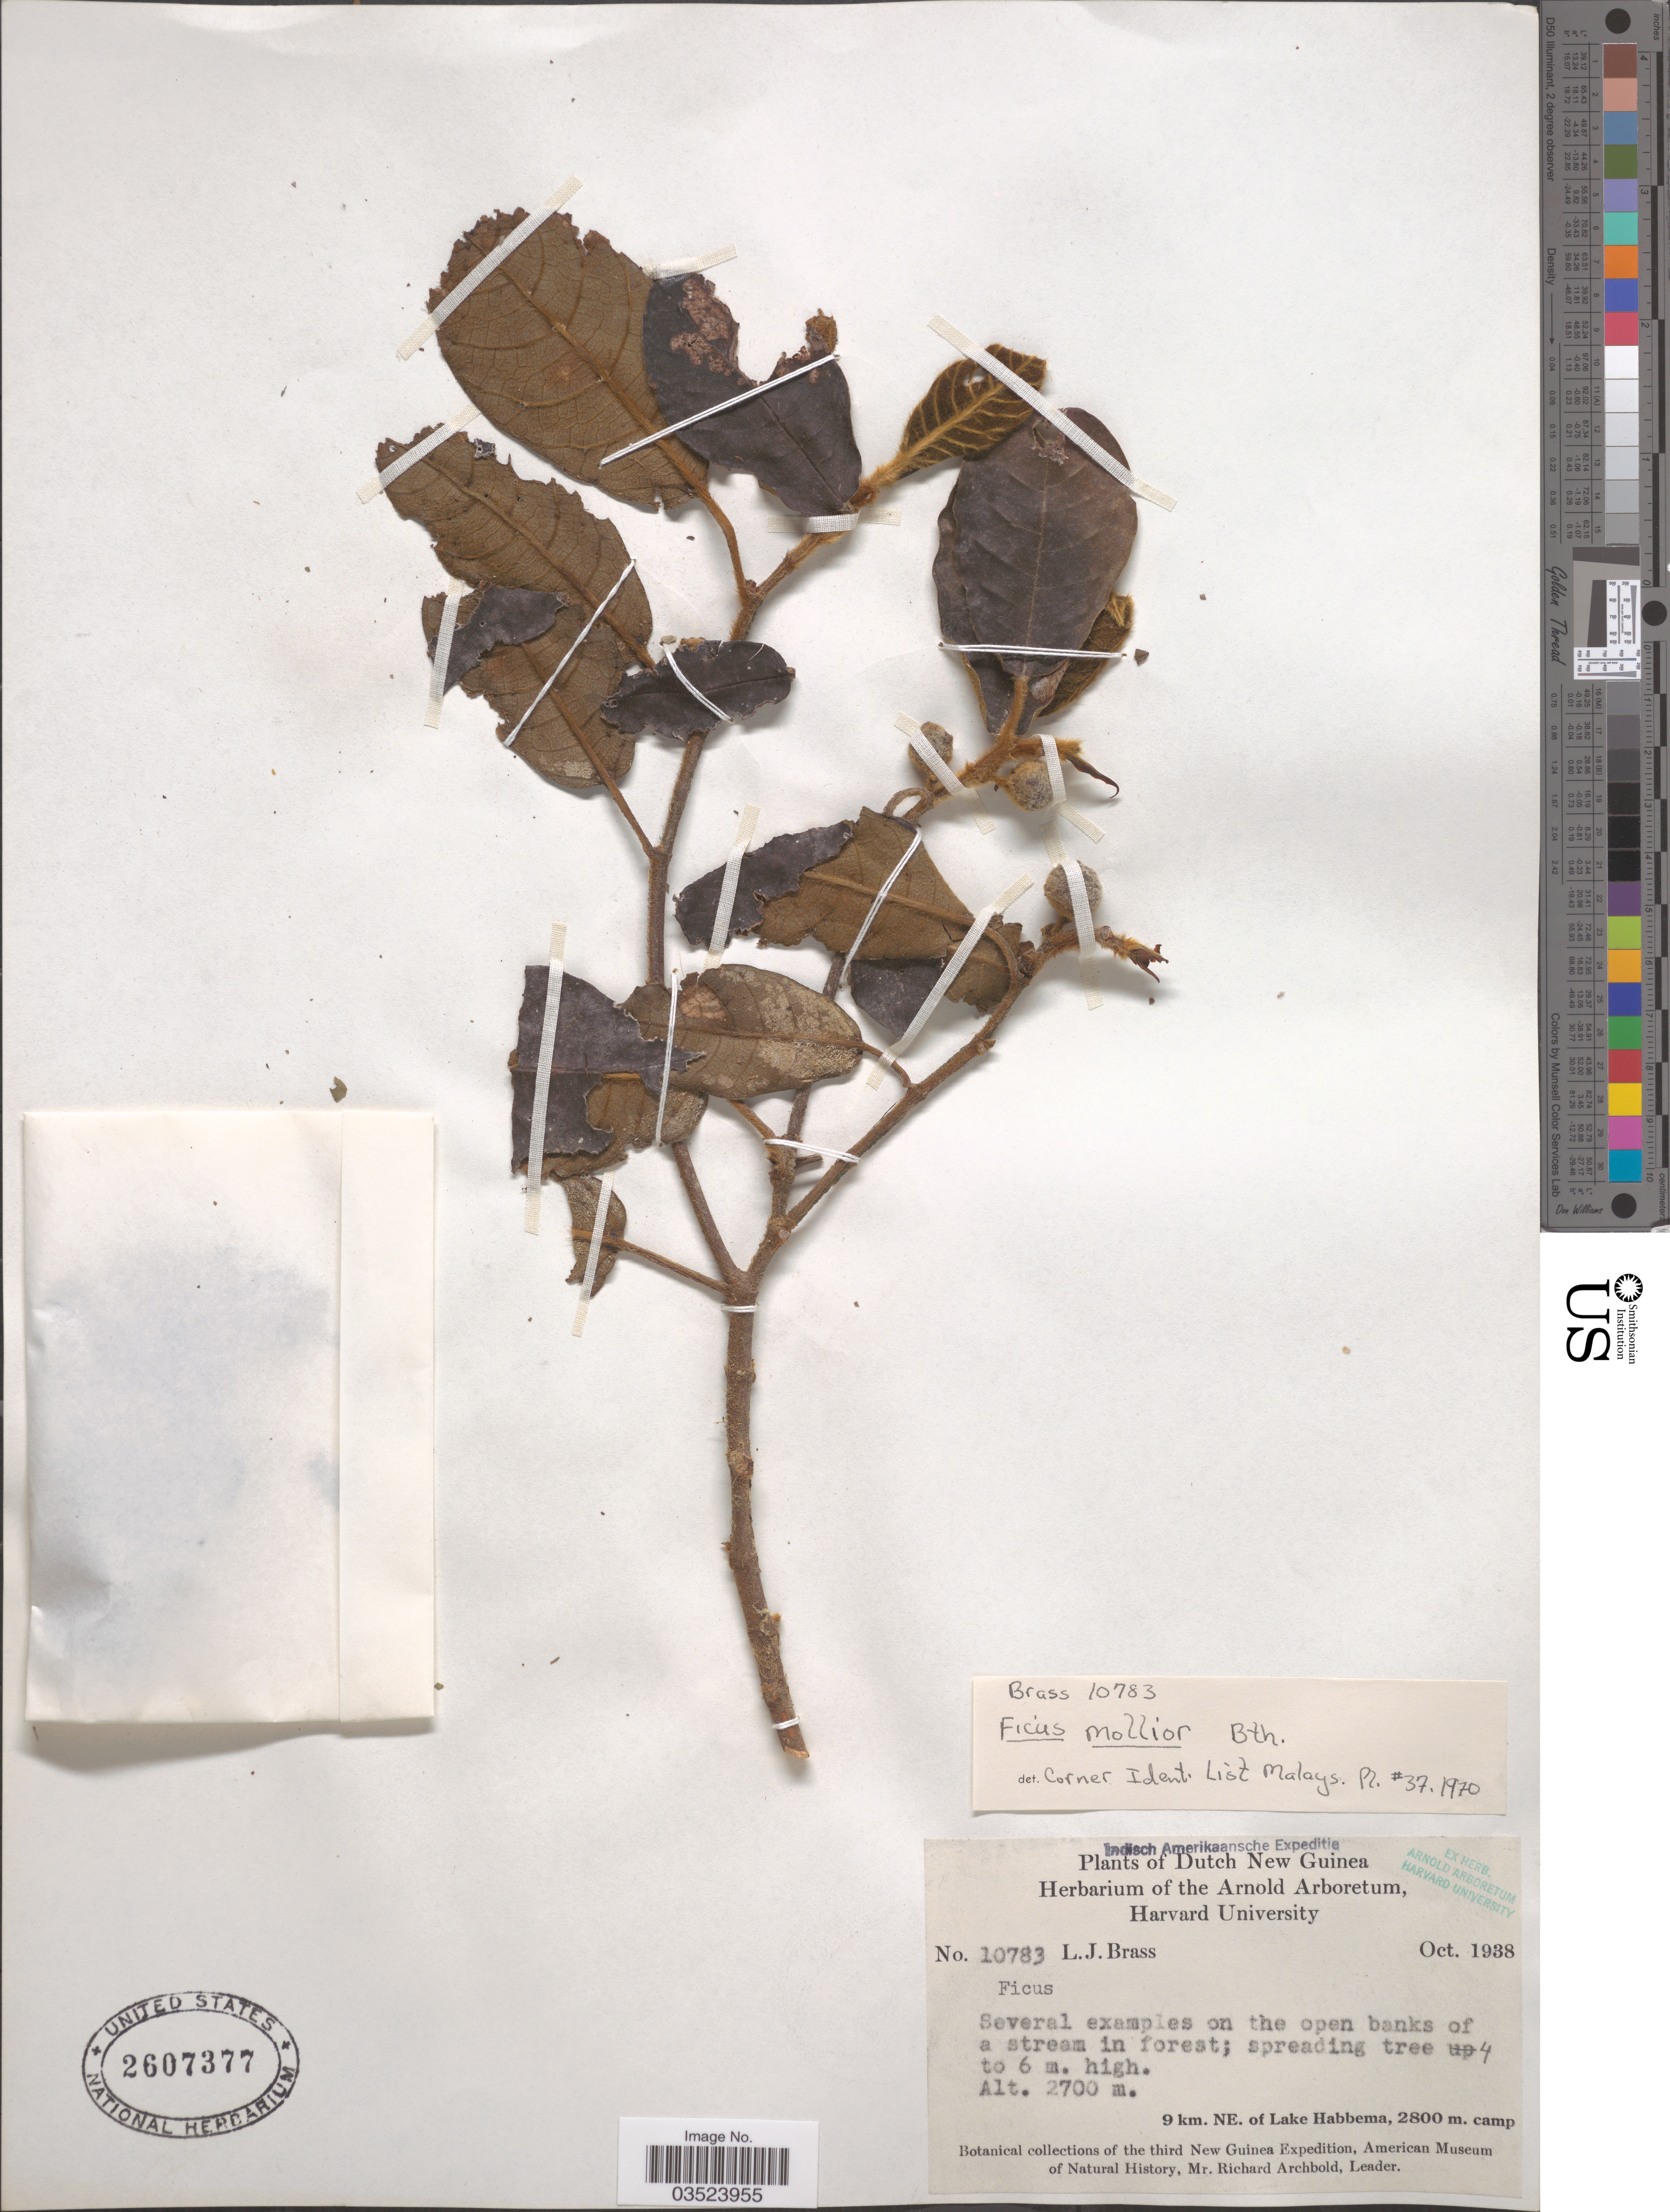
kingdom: Plantae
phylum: Tracheophyta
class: Magnoliopsida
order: Rosales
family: Moraceae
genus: Ficus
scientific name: Ficus mollior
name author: F. Muell. ex Benth.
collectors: L. J. Brass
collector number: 10783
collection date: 1938-10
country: Indonesia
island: New Guinea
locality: Dutch New Guinea. 9 km. NE. of Lake Habbema.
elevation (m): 2700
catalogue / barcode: US 2607377